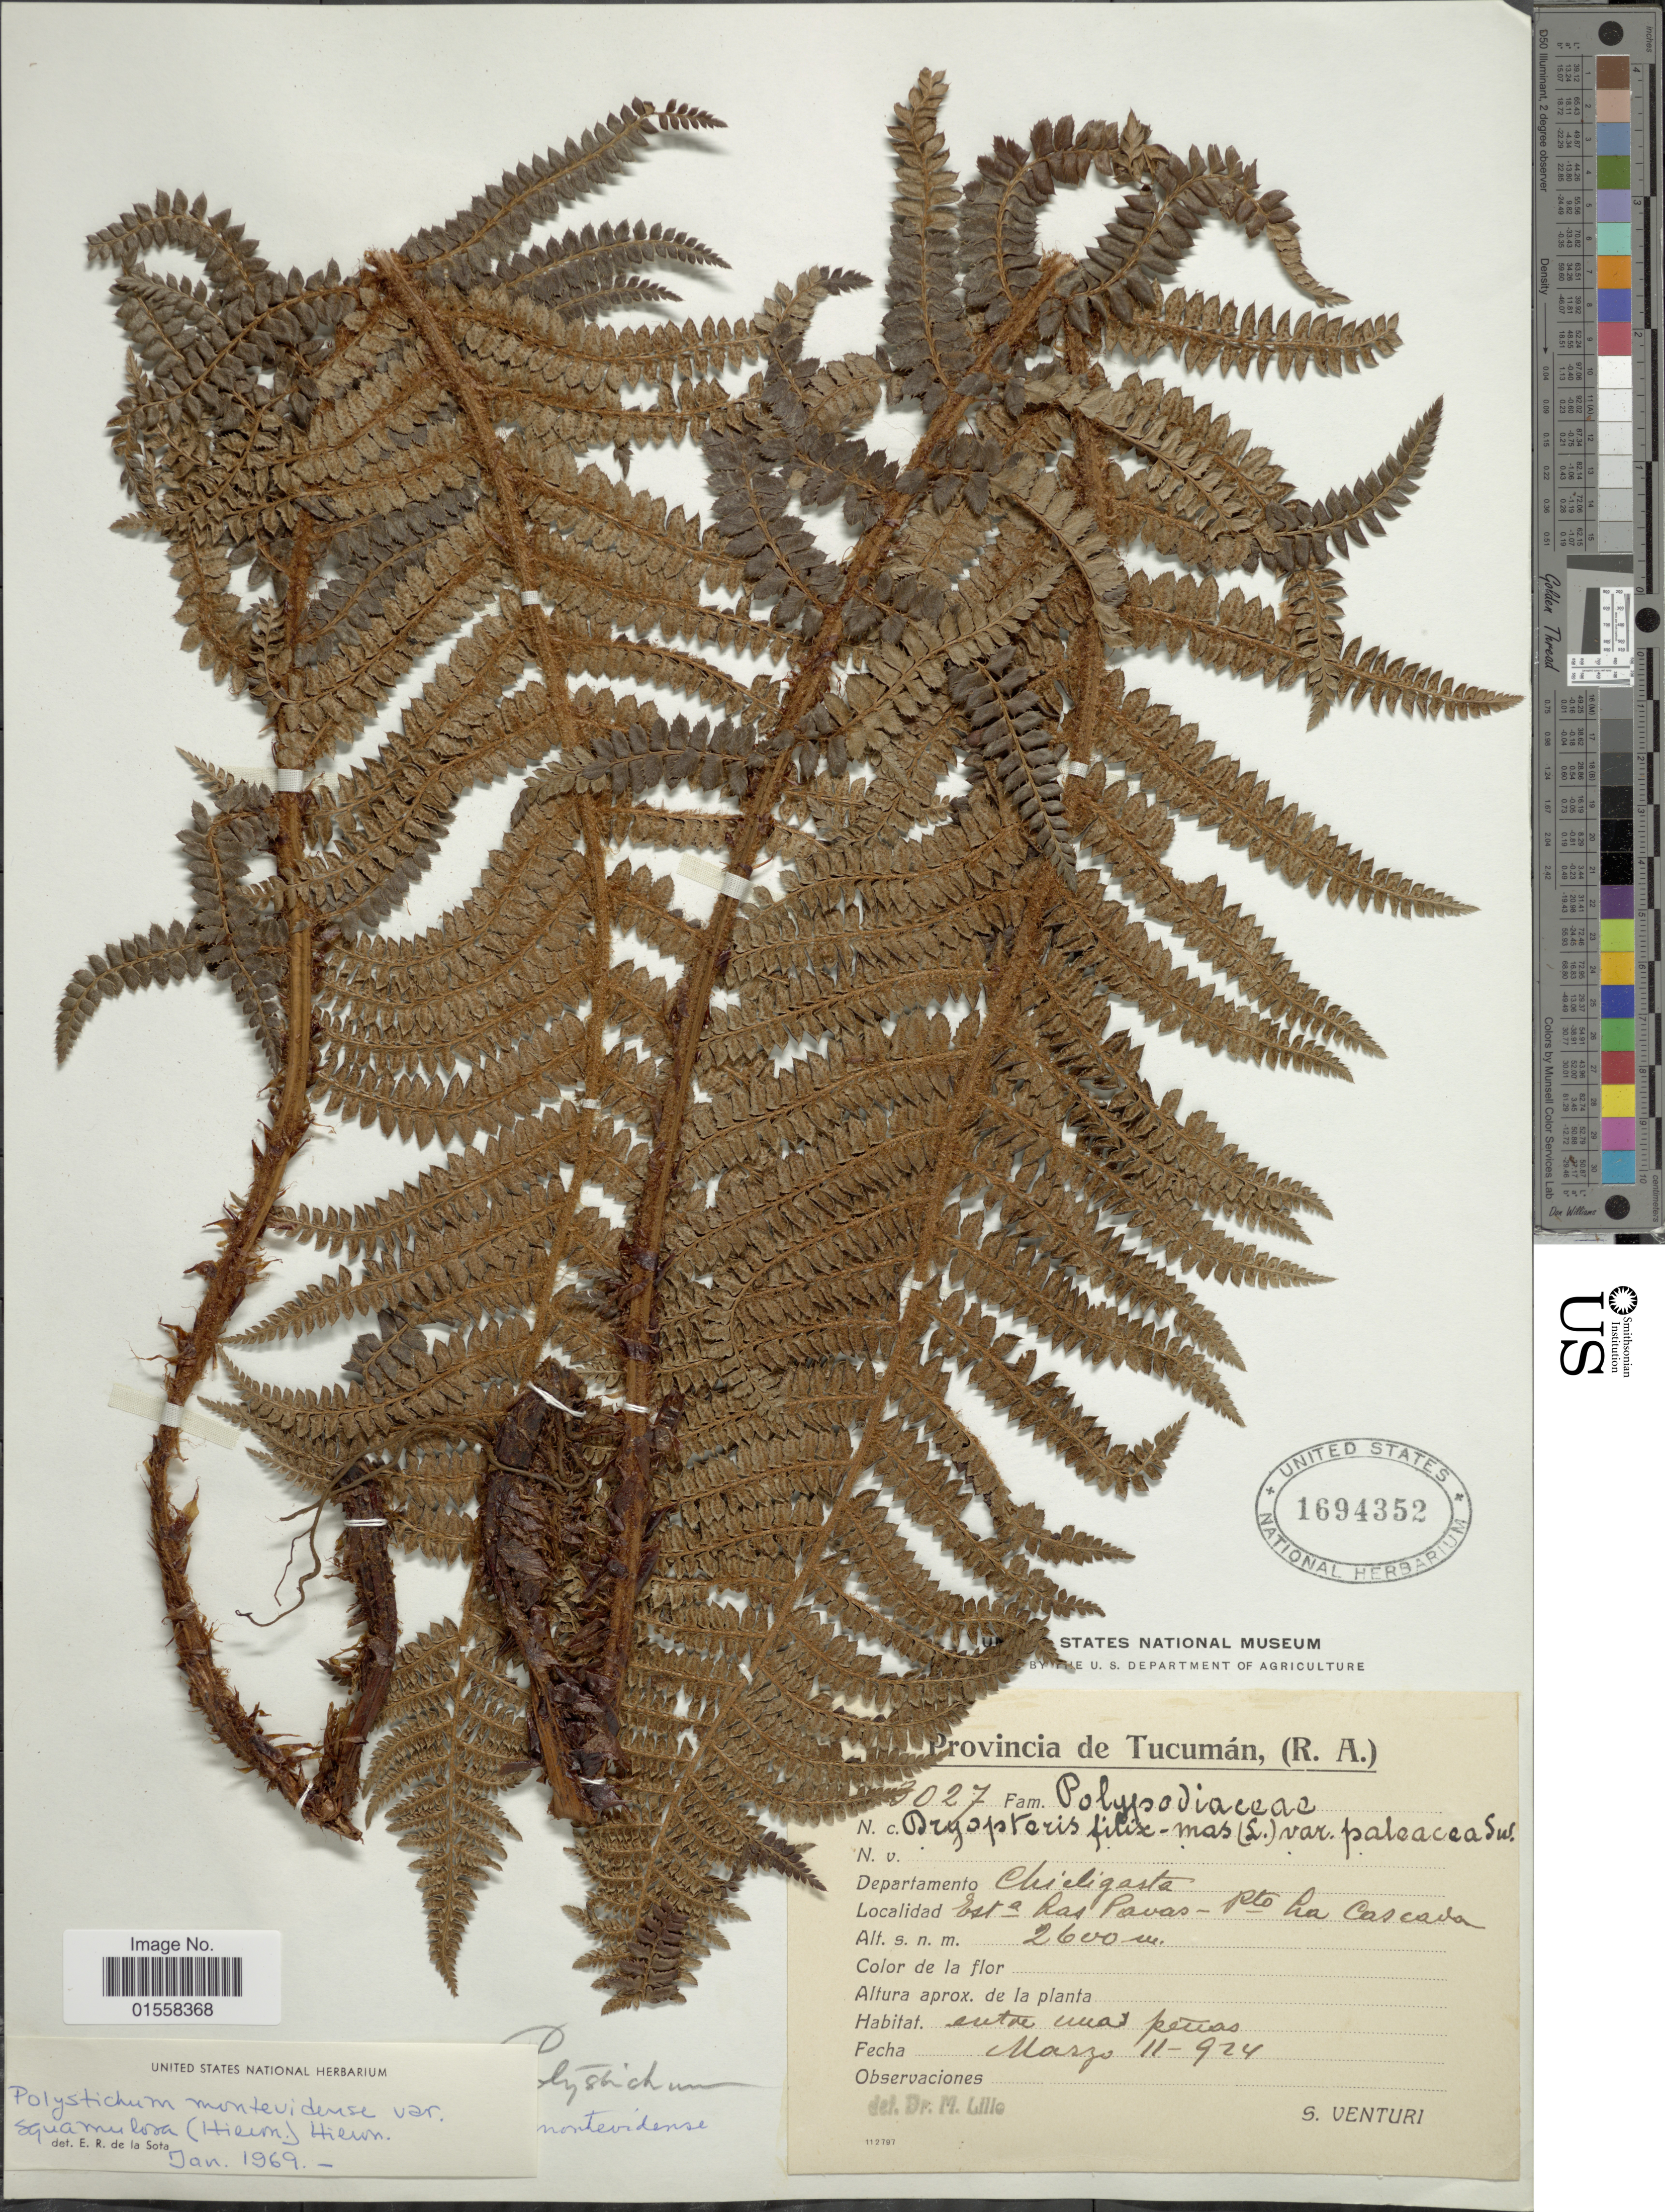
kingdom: Plantae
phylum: Tracheophyta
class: Polypodiopsida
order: Polypodiales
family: Dryopteridaceae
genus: Polystichum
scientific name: Polystichum montevidense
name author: (Spreng.) Rosenst.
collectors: S. Venturi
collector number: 3027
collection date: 1924-03-11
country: Argentina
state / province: Tucuman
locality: Provincia, (R. A.). Departamento Chicligasta, Esta Los Pavas - Pto La Cascada.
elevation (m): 2600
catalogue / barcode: US 1694352